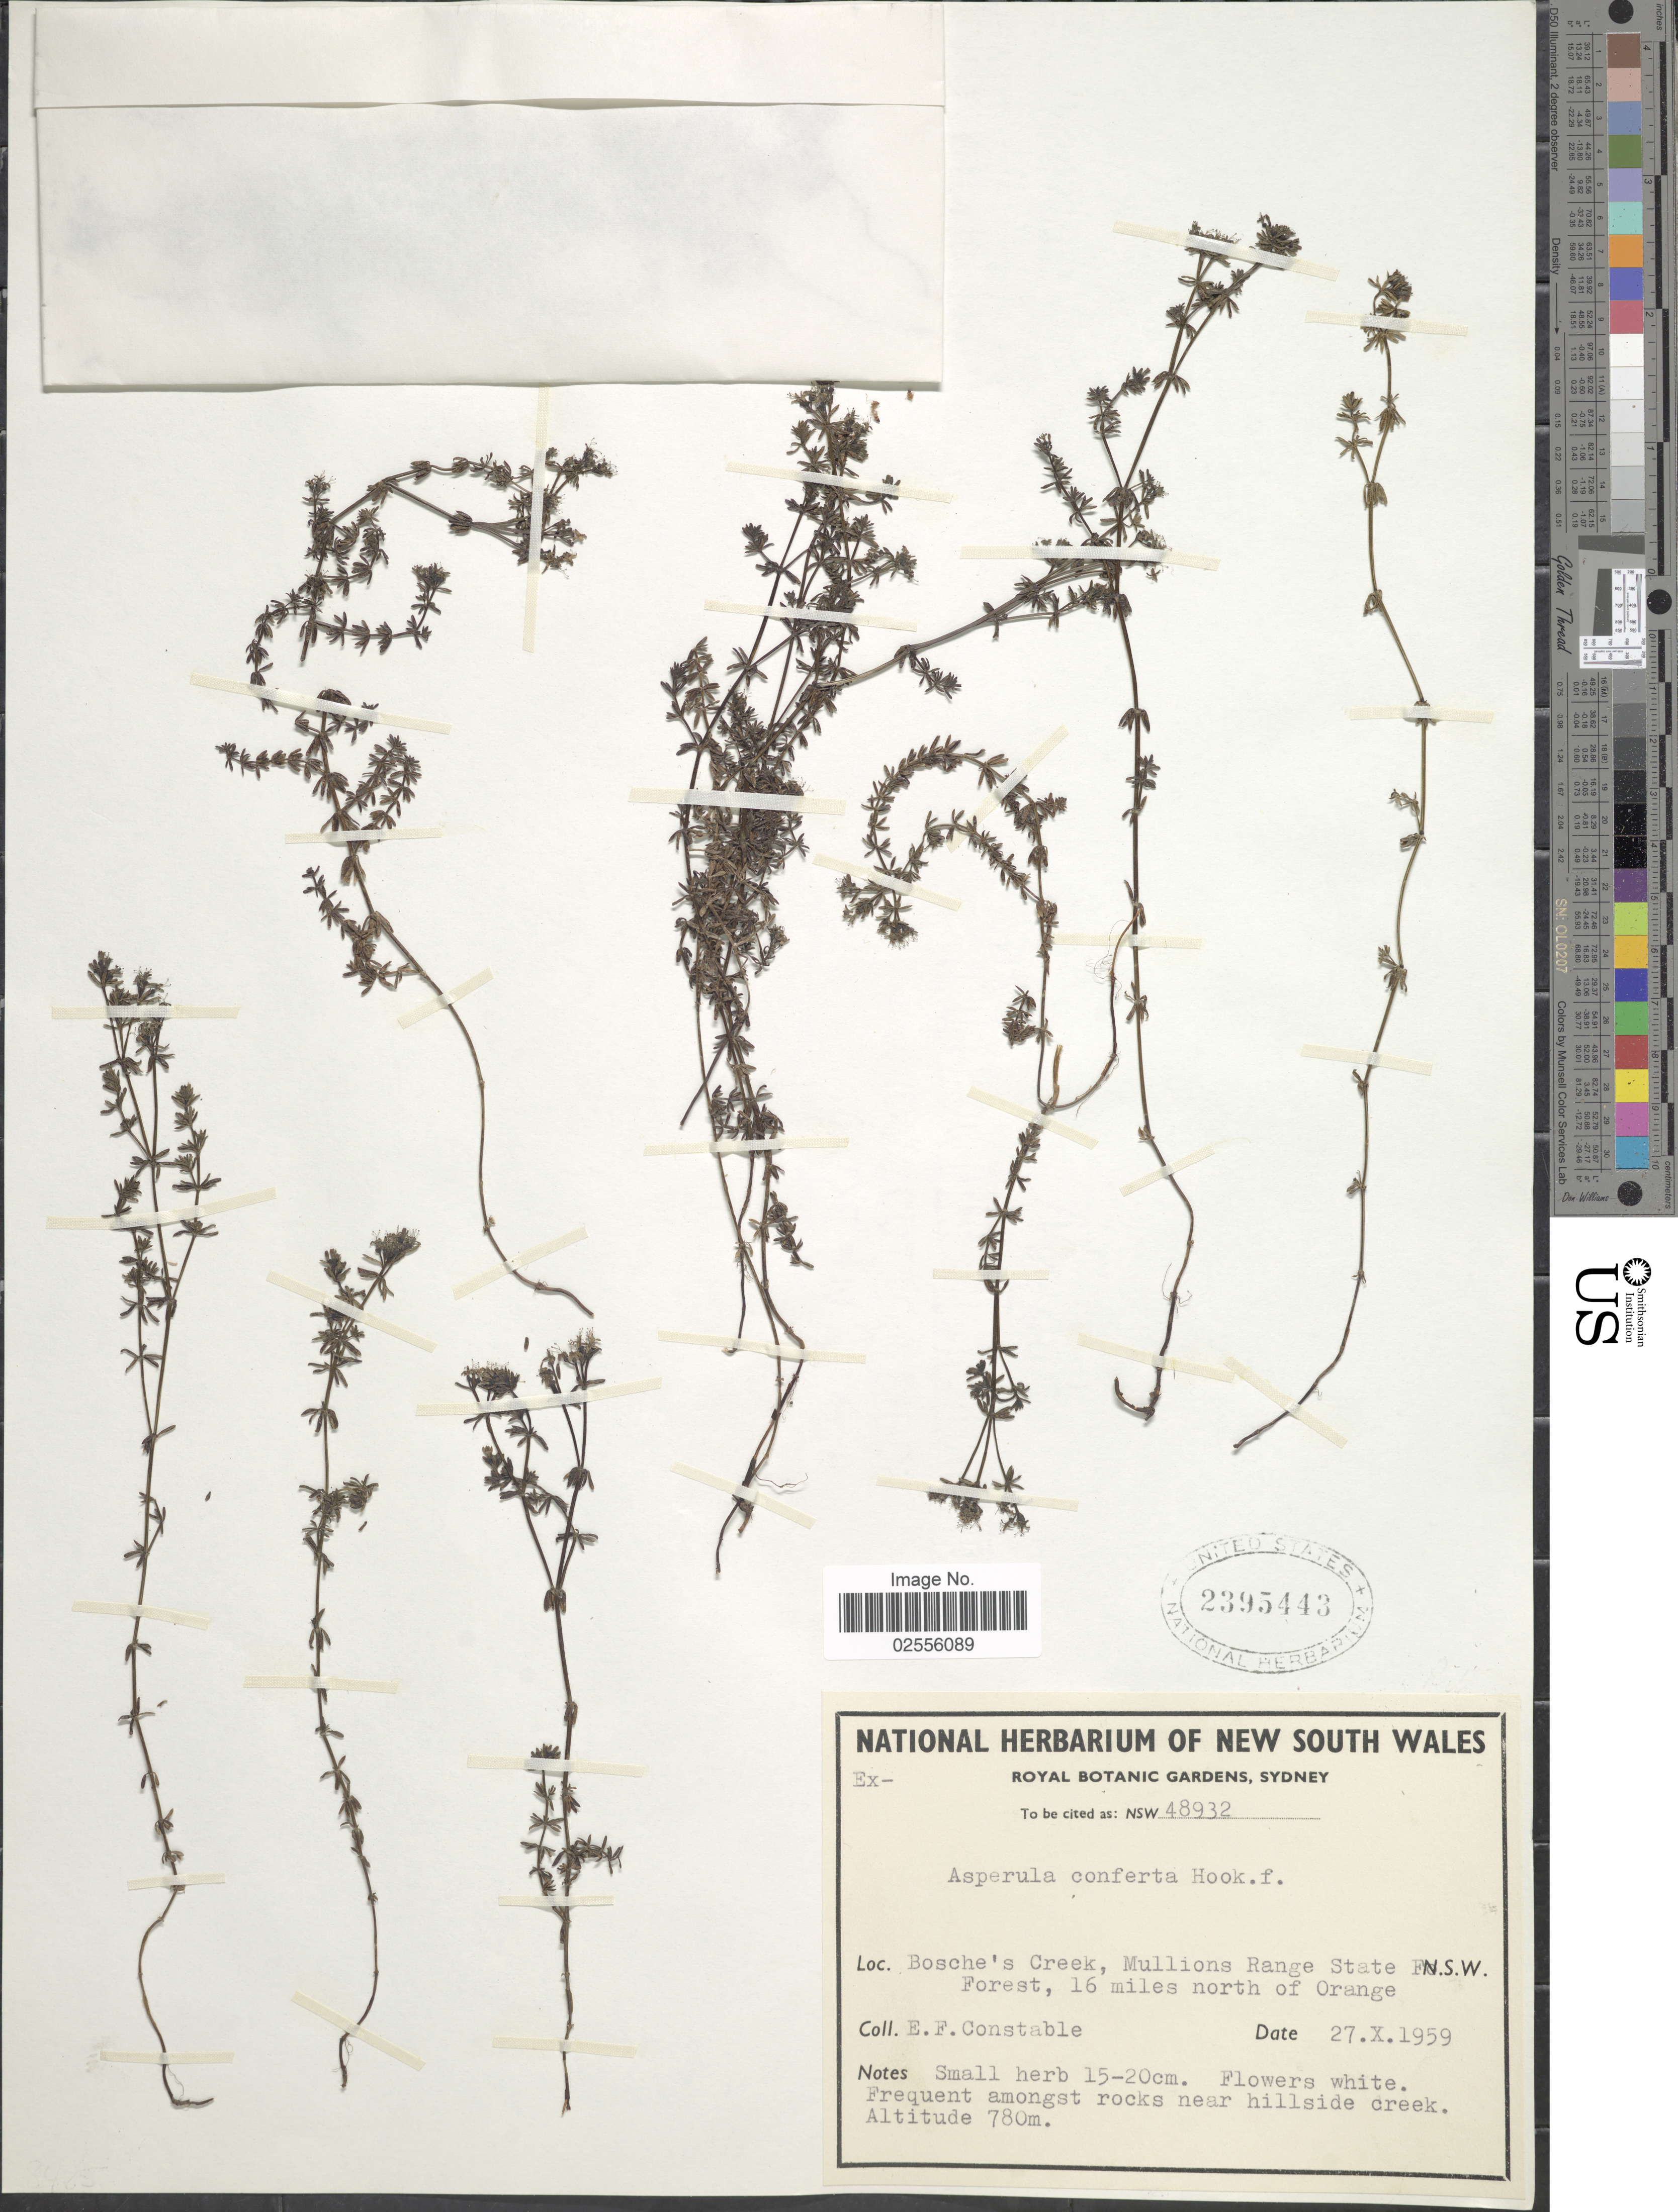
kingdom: Plantae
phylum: Tracheophyta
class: Magnoliopsida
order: Gentianales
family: Rubiaceae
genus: Asperula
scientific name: Asperula conferta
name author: Hook. f.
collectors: E. F. Constable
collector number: NSW 48932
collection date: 1959-10-27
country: Australia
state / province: New South Wales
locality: Bosche's Creek, Mullions Range State, F [illegible text], Forest, 16 miles north of Orange.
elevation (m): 780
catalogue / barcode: US 2395443